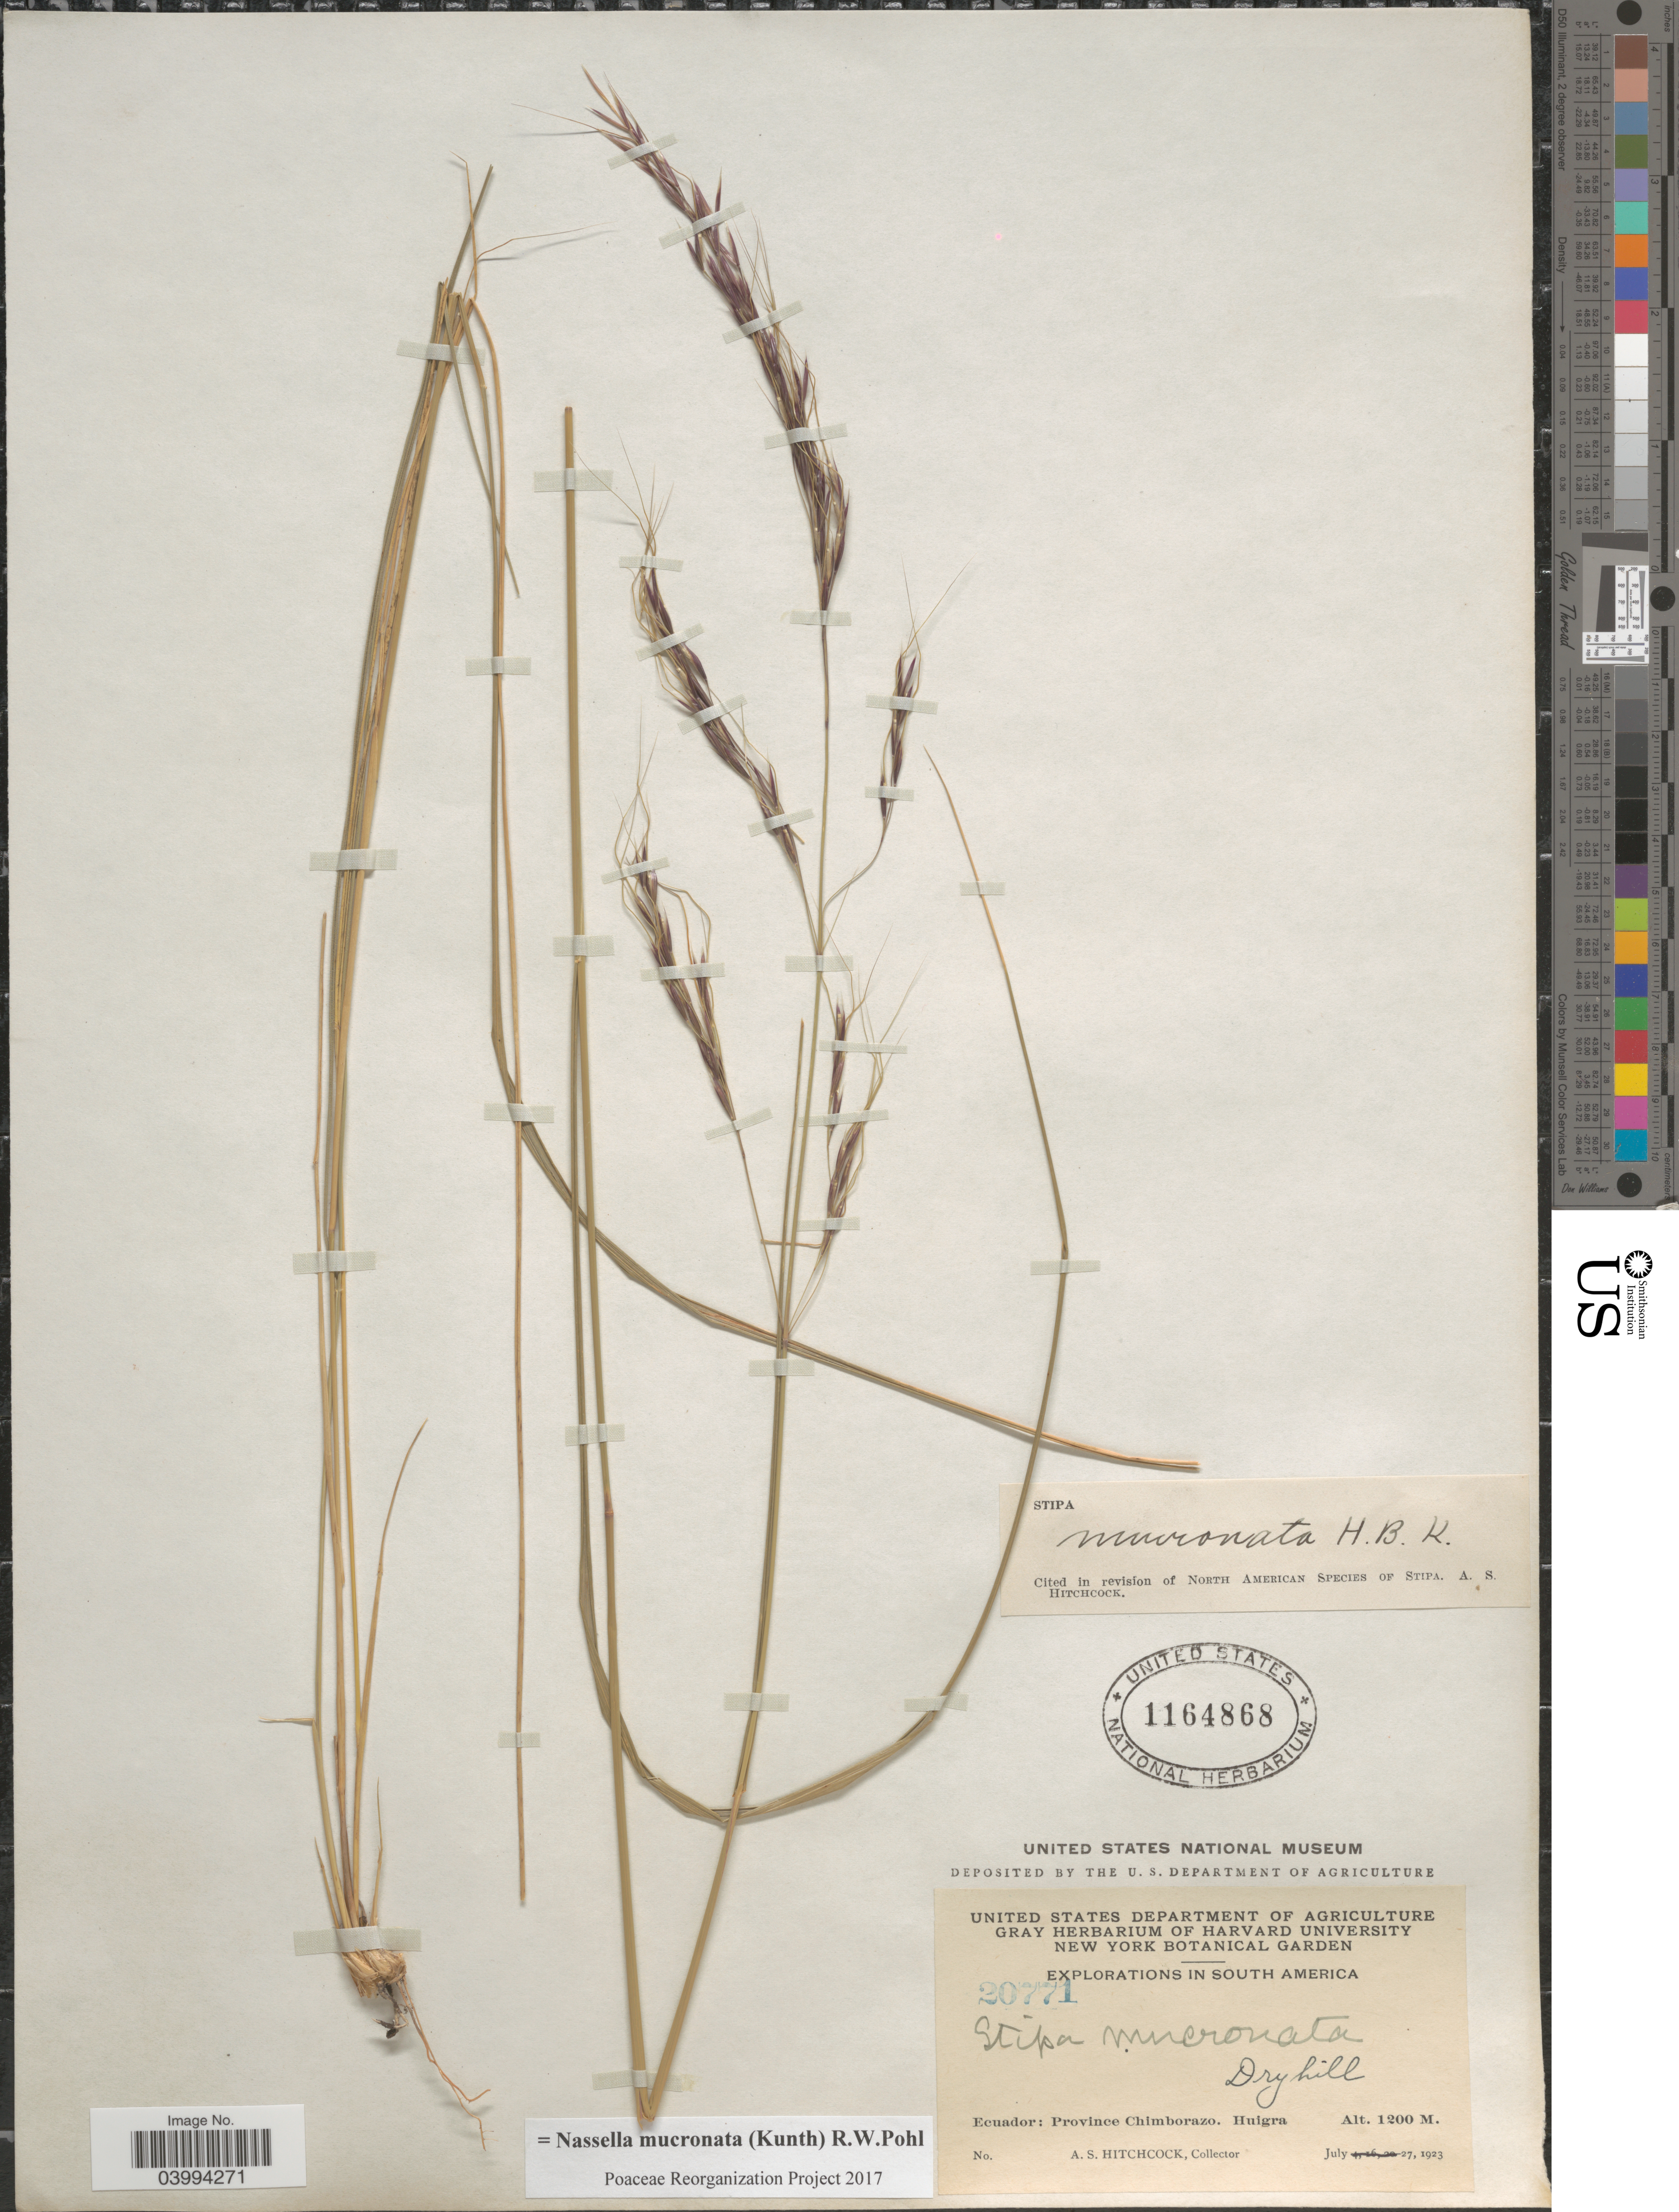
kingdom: Plantae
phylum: Tracheophyta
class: Liliopsida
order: Poales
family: Poaceae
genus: Nassella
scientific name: Nassella mucronata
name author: (Kunth) R.W. Pohl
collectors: A. S. Hitchcock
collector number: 20771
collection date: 1923-07-27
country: Ecuador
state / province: Chimborazo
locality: Huigra.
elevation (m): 1200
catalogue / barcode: US 1164868